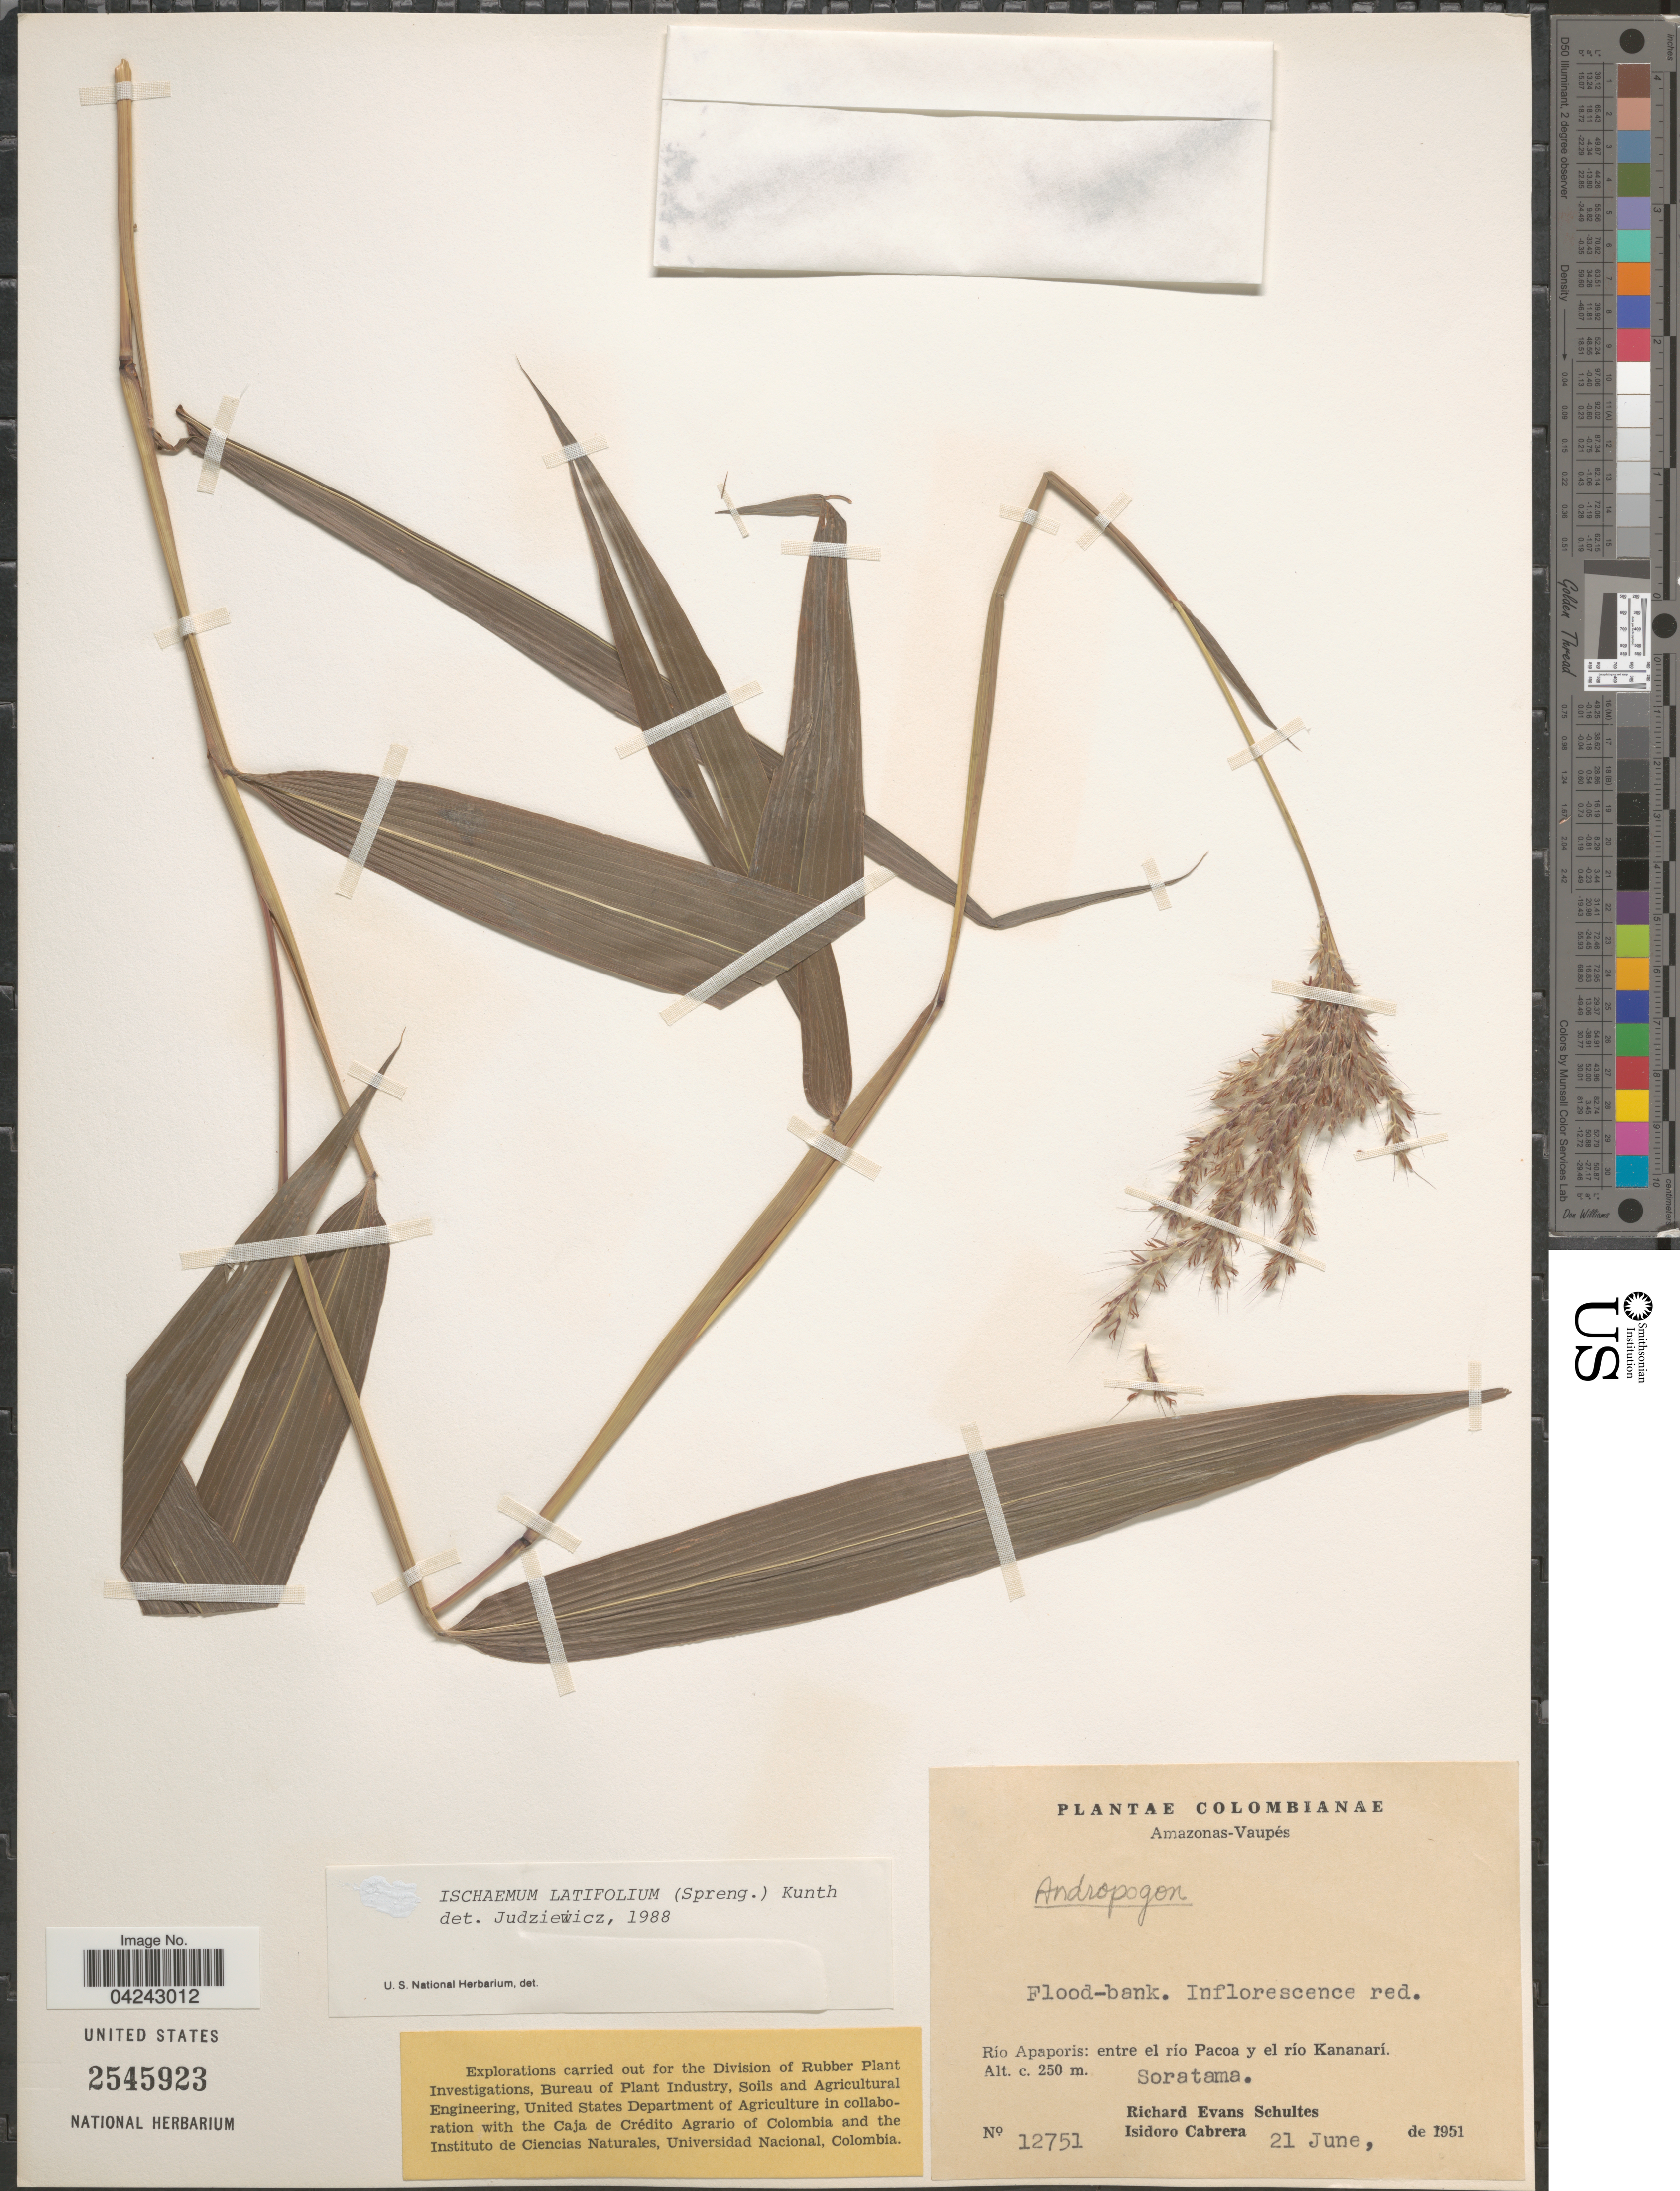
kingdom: Plantae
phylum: Tracheophyta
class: Liliopsida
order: Poales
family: Poaceae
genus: Ischaemum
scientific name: Ischaemum latifolium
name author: (Spreng.) Kunth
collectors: R. E. Schultes & I. Cabrera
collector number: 12751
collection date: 1951-06-21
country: Colombia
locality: Amazonas-Vaupés. Rio Apaporis: entre el rio Pacoa y el rio Kananari.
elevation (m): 250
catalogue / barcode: US 2545923